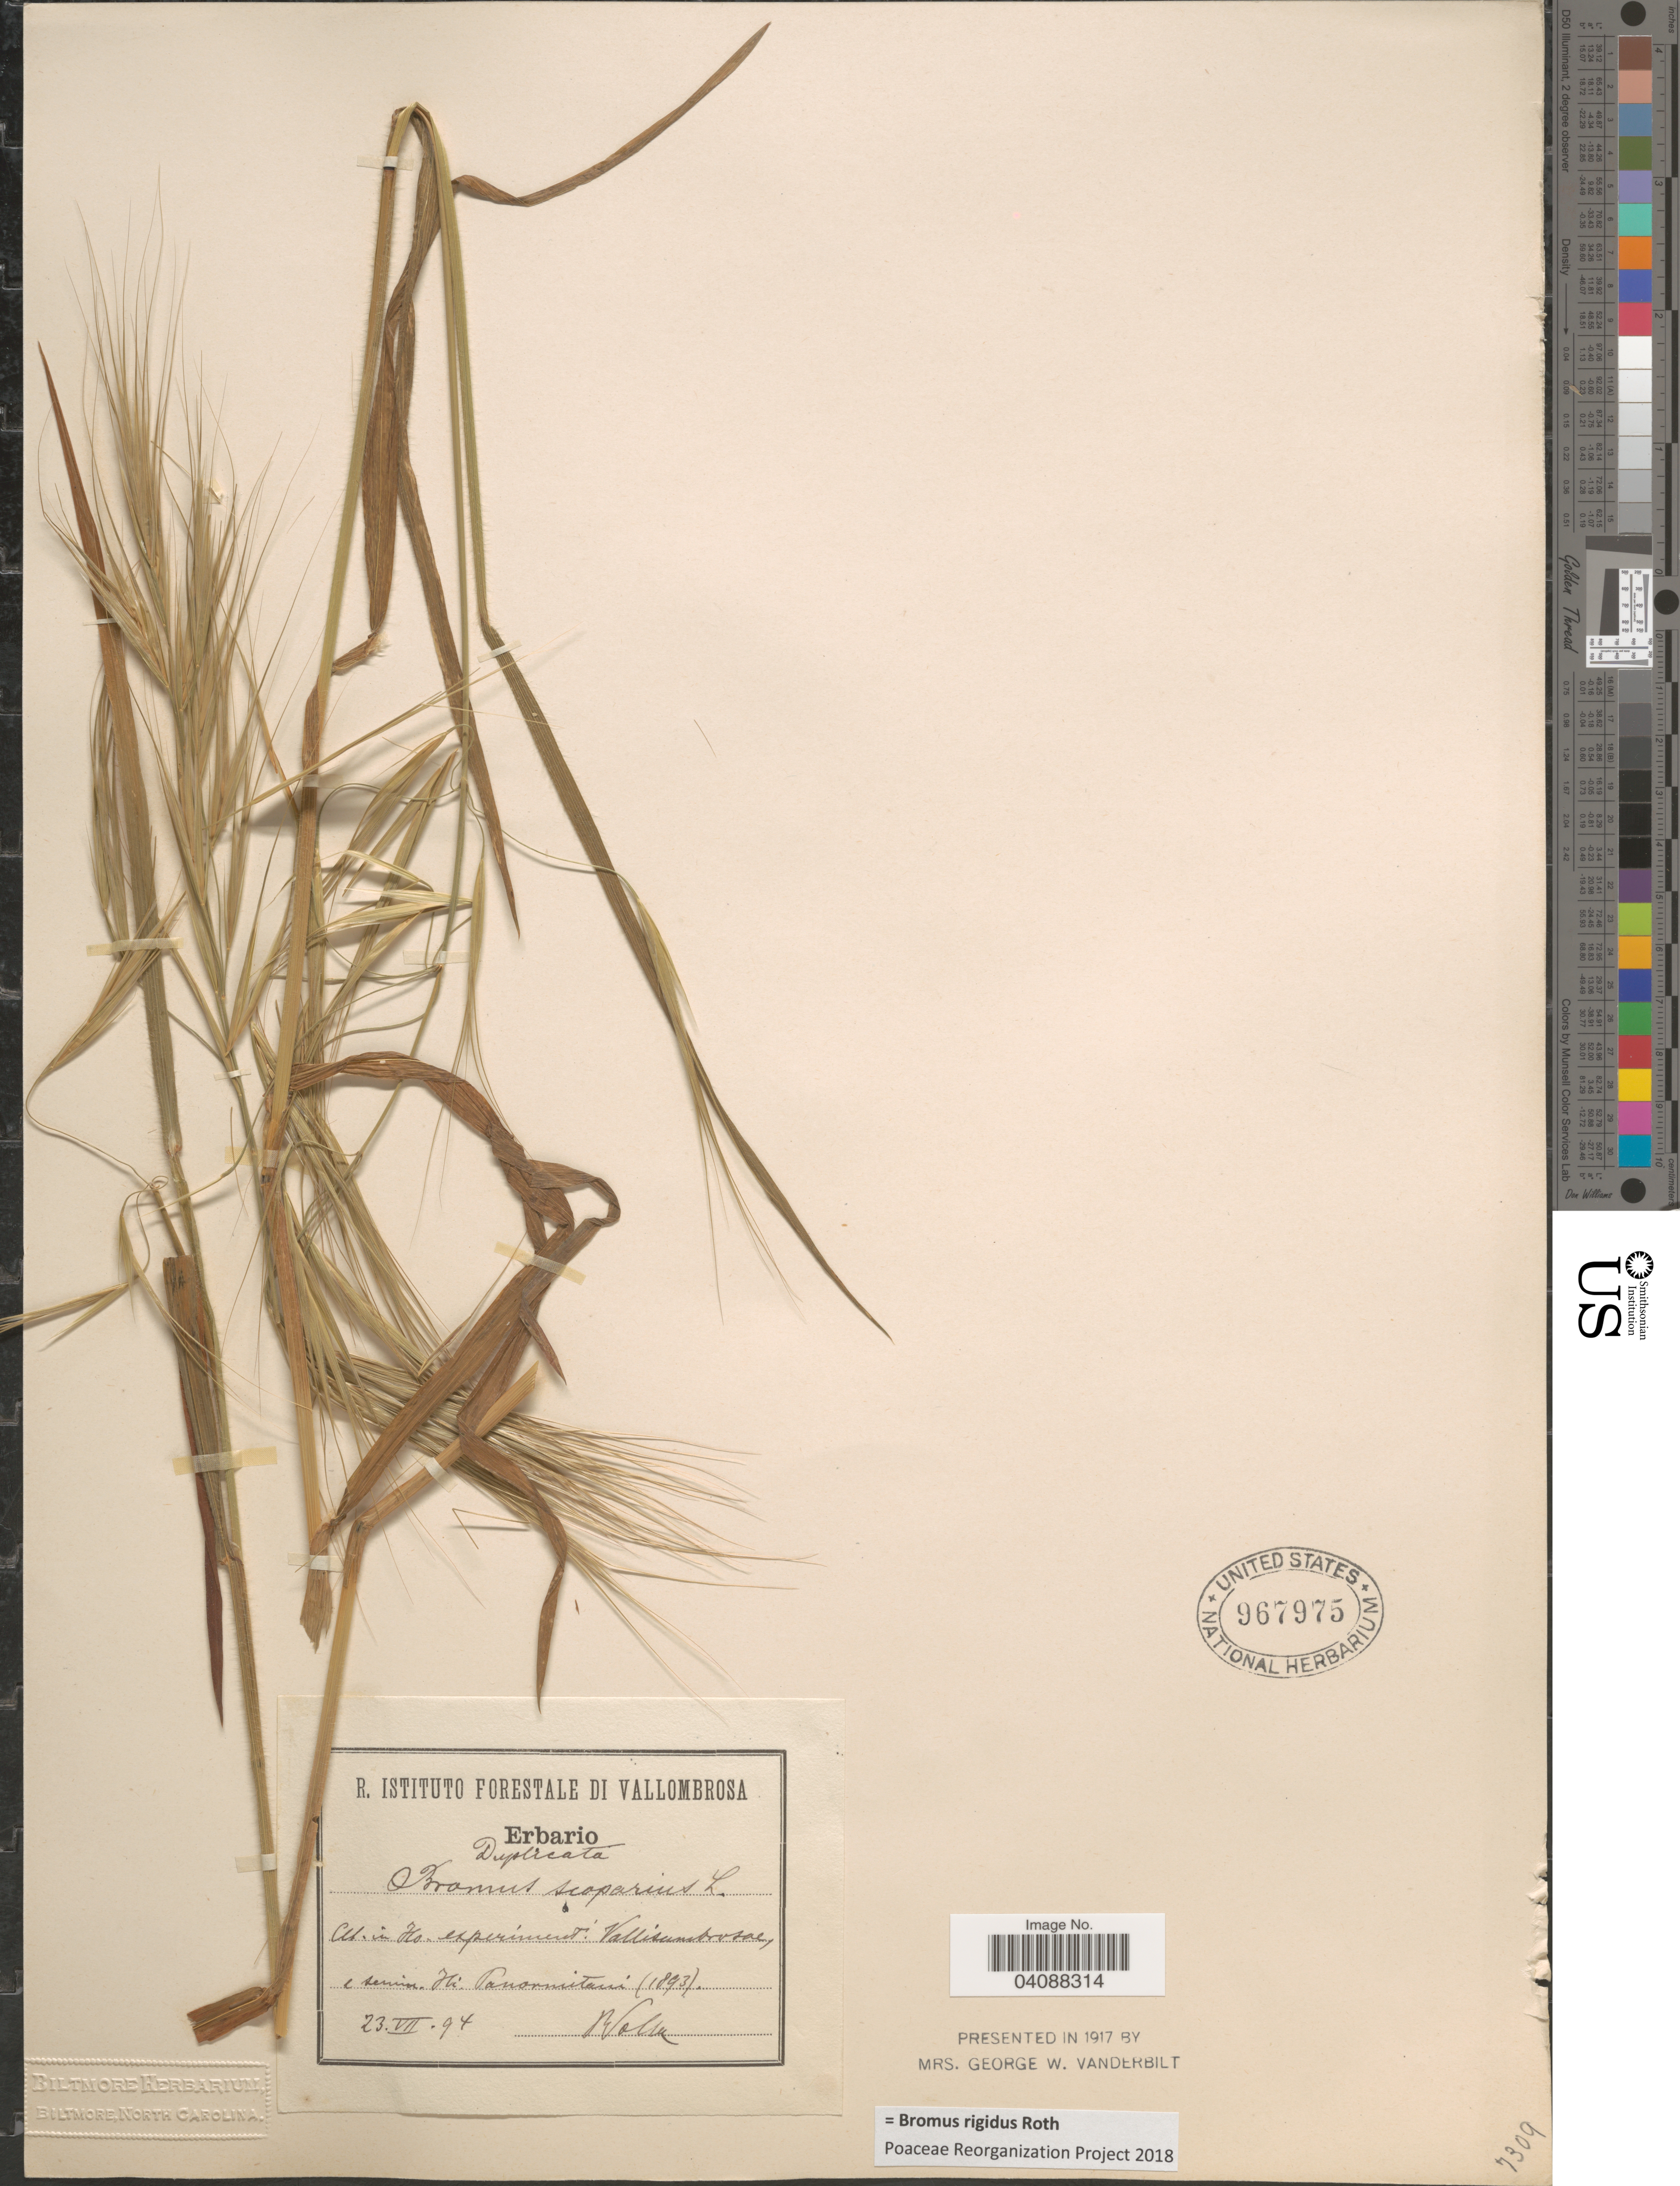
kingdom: Plantae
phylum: Tracheophyta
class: Liliopsida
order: Poales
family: Poaceae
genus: Bromus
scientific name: Bromus rigidus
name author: Roth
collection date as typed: Transcribed d/m/y: 23/7/94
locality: Vallisumbrosae, e senina.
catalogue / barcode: US 967975